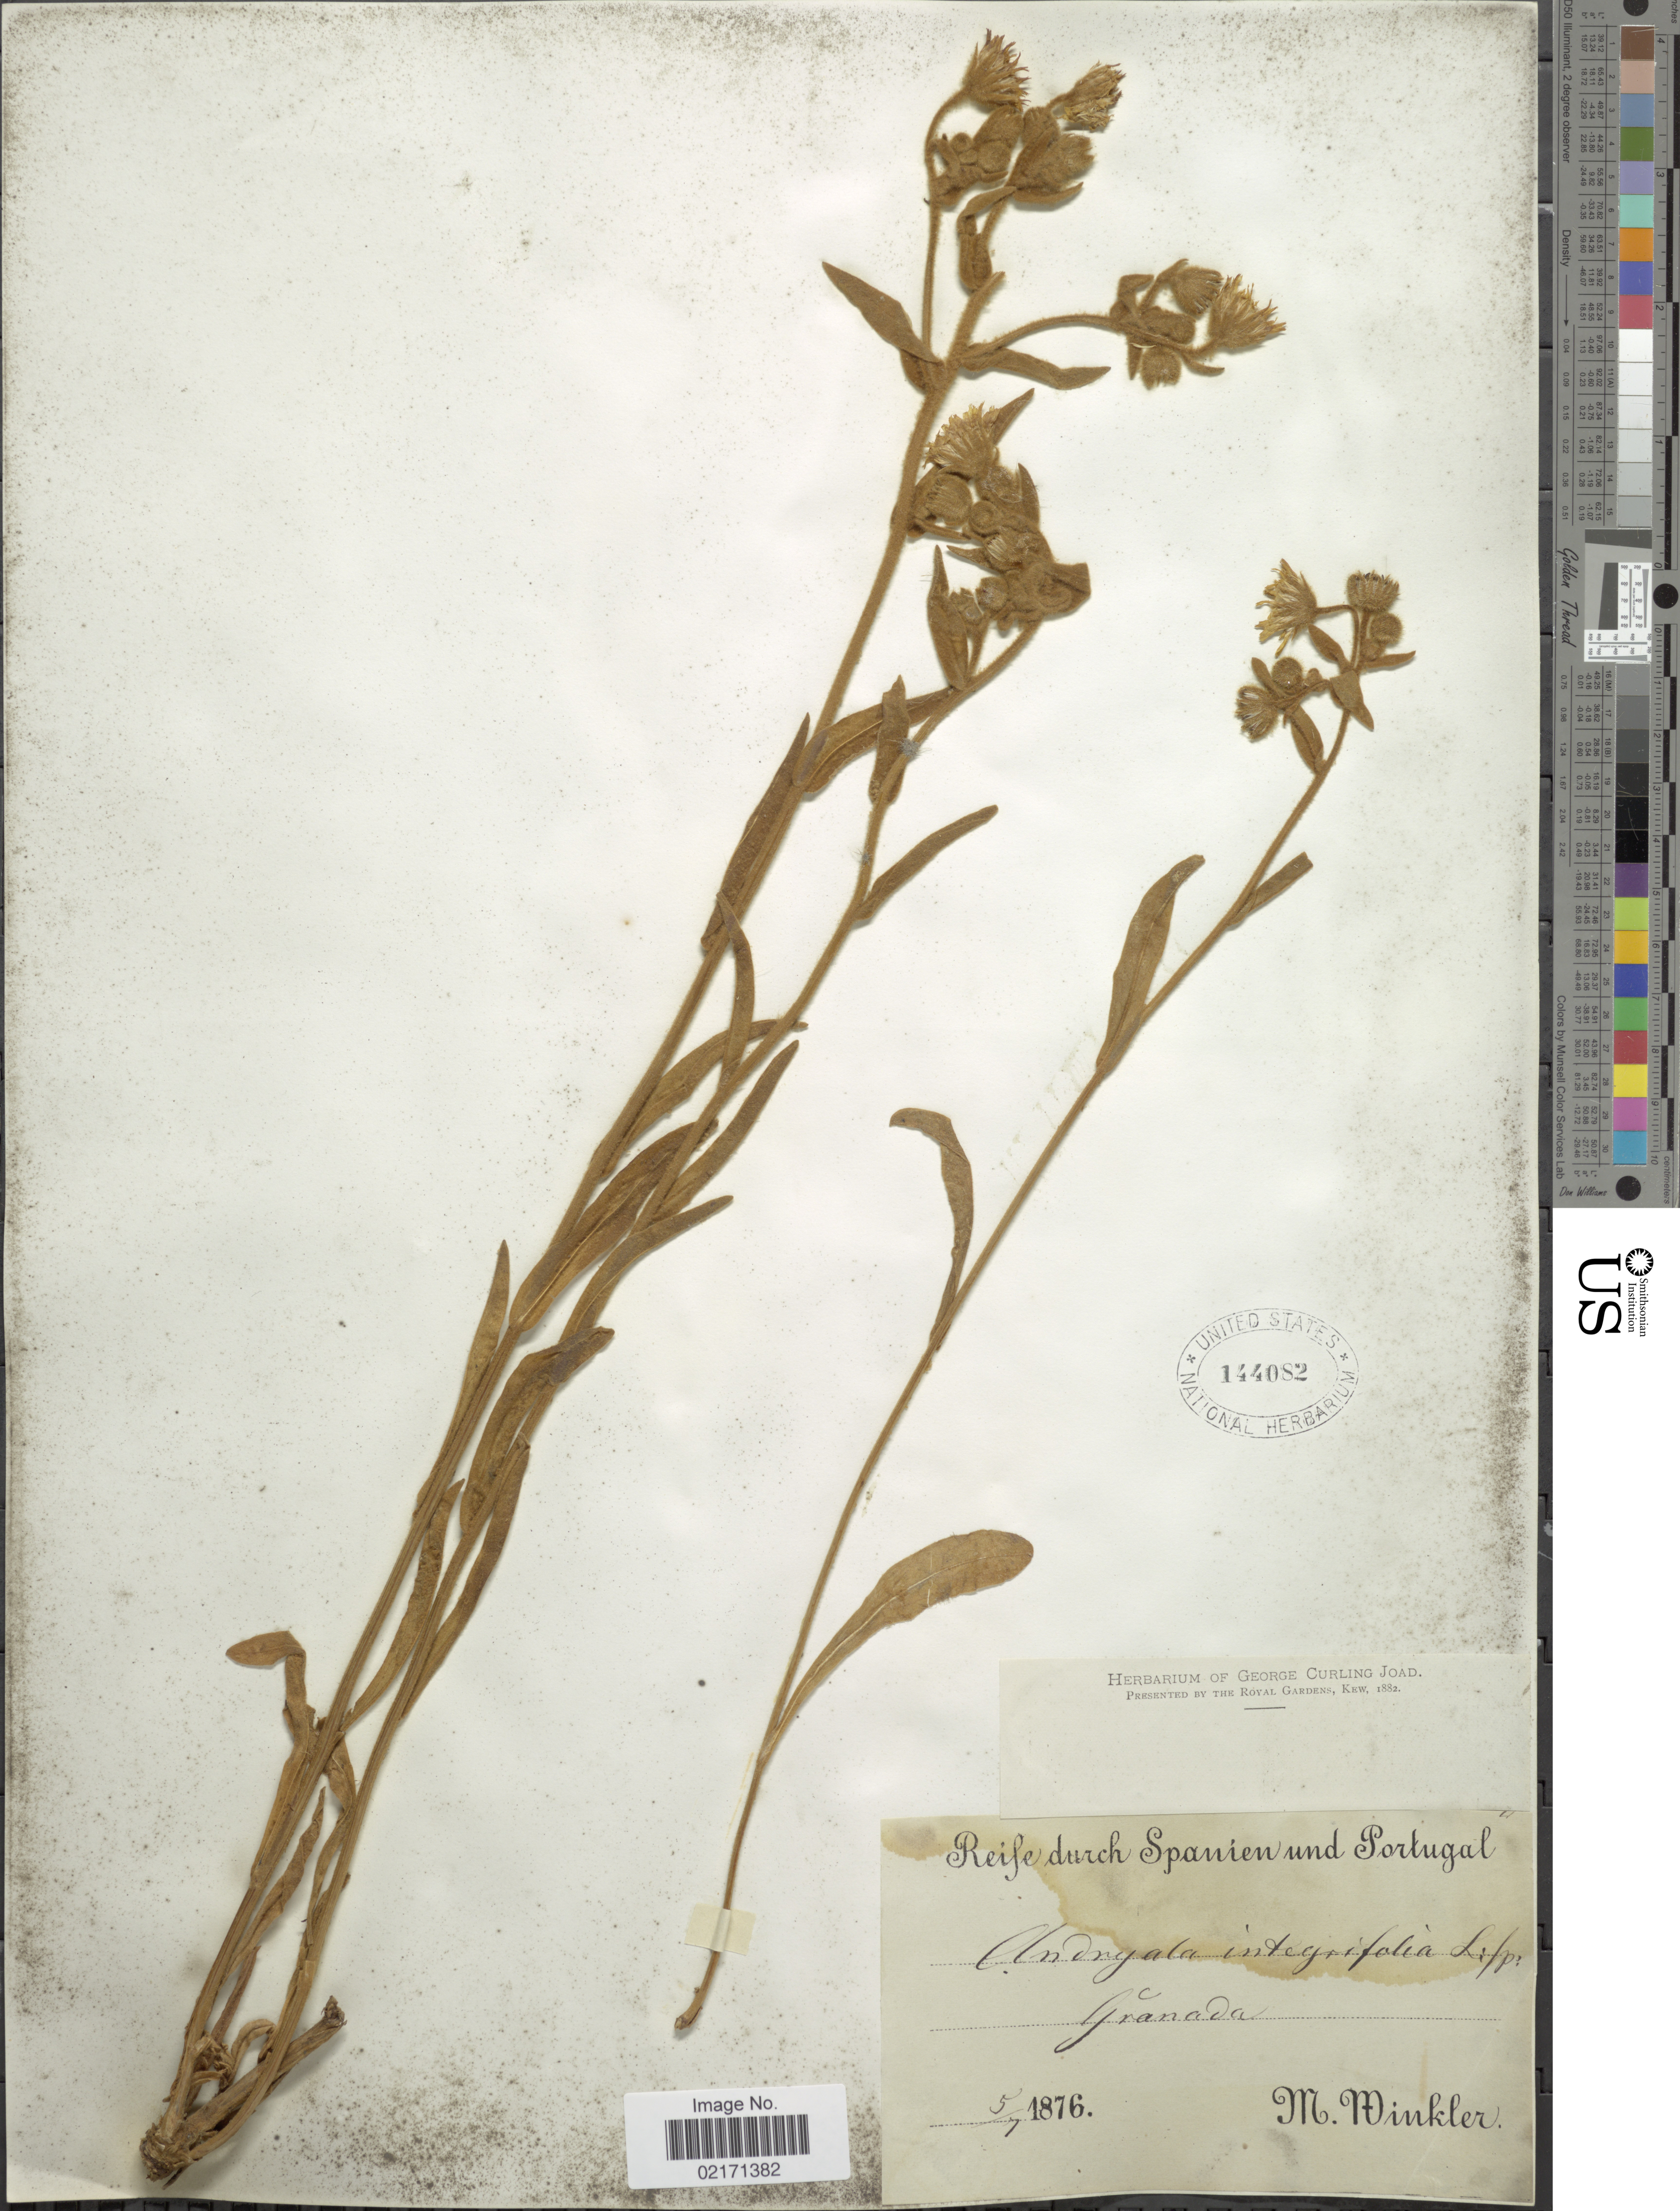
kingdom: Plantae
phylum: Tracheophyta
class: Magnoliopsida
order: Asterales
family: Asteraceae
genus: Andryala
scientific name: Andryala integrifolia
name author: L.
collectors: M. Winkler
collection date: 1876-07-05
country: Spain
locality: Granada, Spanien, Portugal.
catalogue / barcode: US 144082